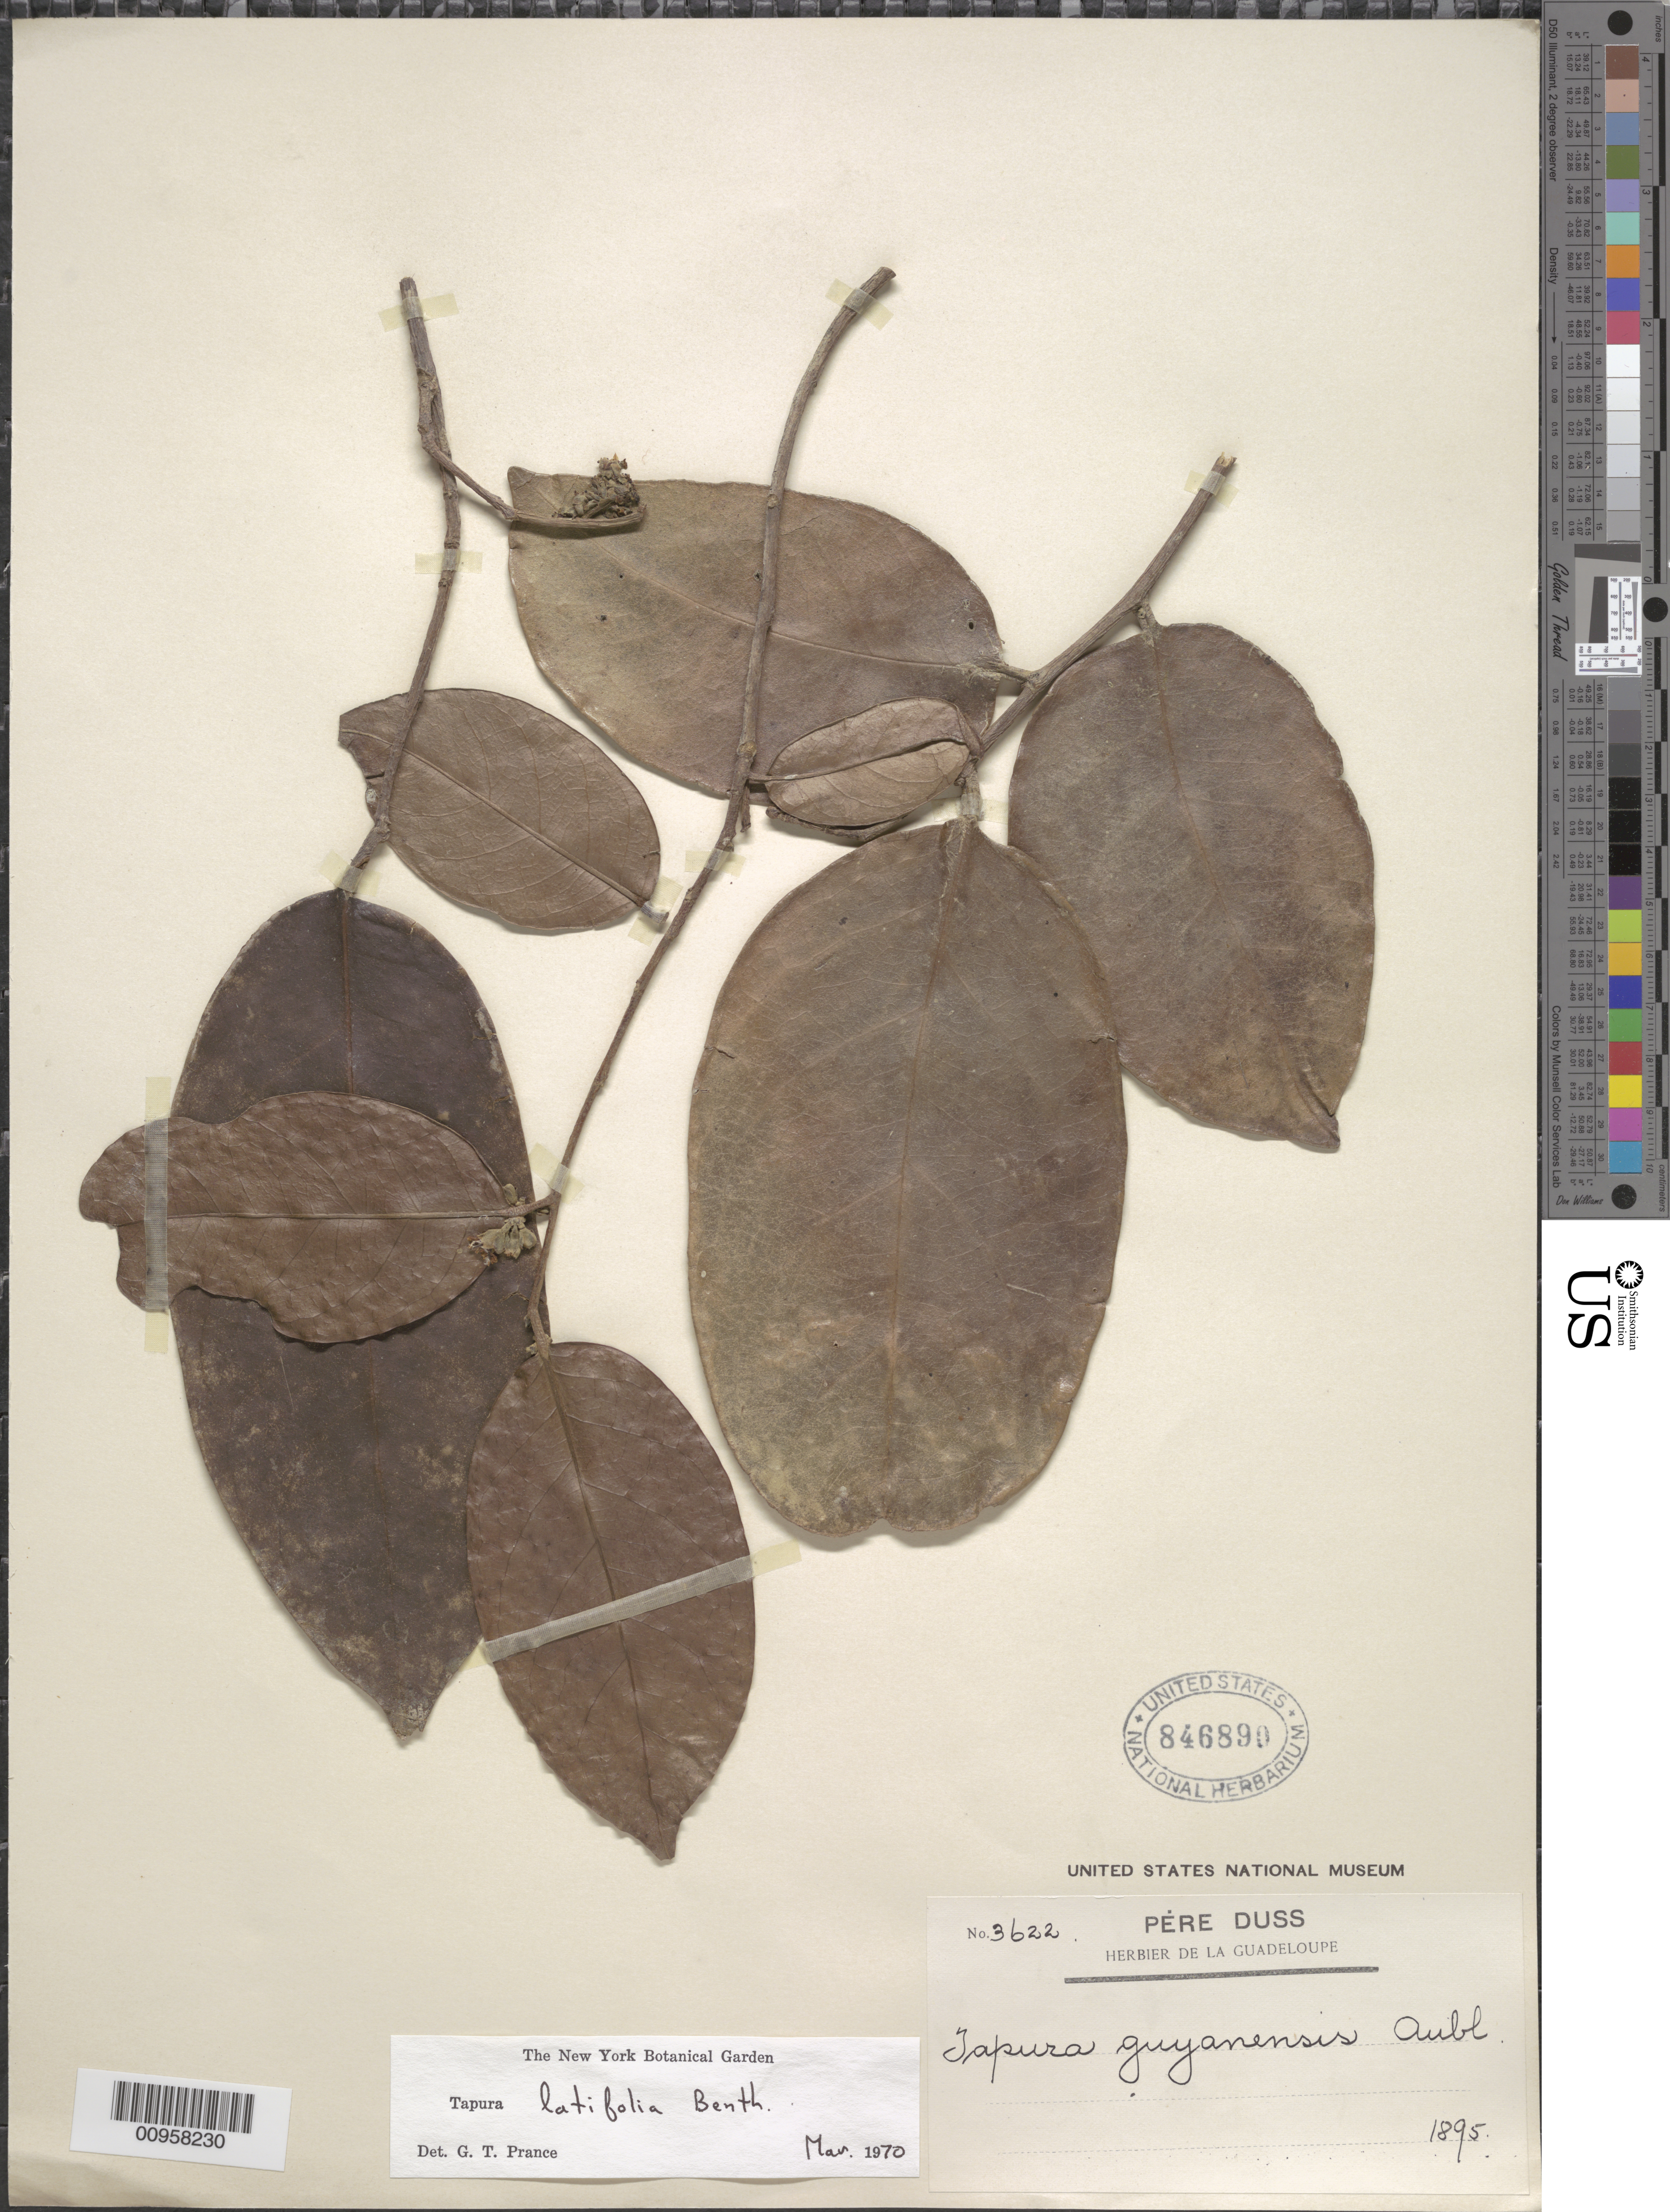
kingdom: Plantae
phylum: Tracheophyta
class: Magnoliopsida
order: Malpighiales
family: Dichapetalaceae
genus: Tapura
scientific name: Tapura latifolia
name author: Benth.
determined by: Prance, G. T.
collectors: Père Duss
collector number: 3622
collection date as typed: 1895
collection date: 1895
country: Guadeloupe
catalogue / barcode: US 846890